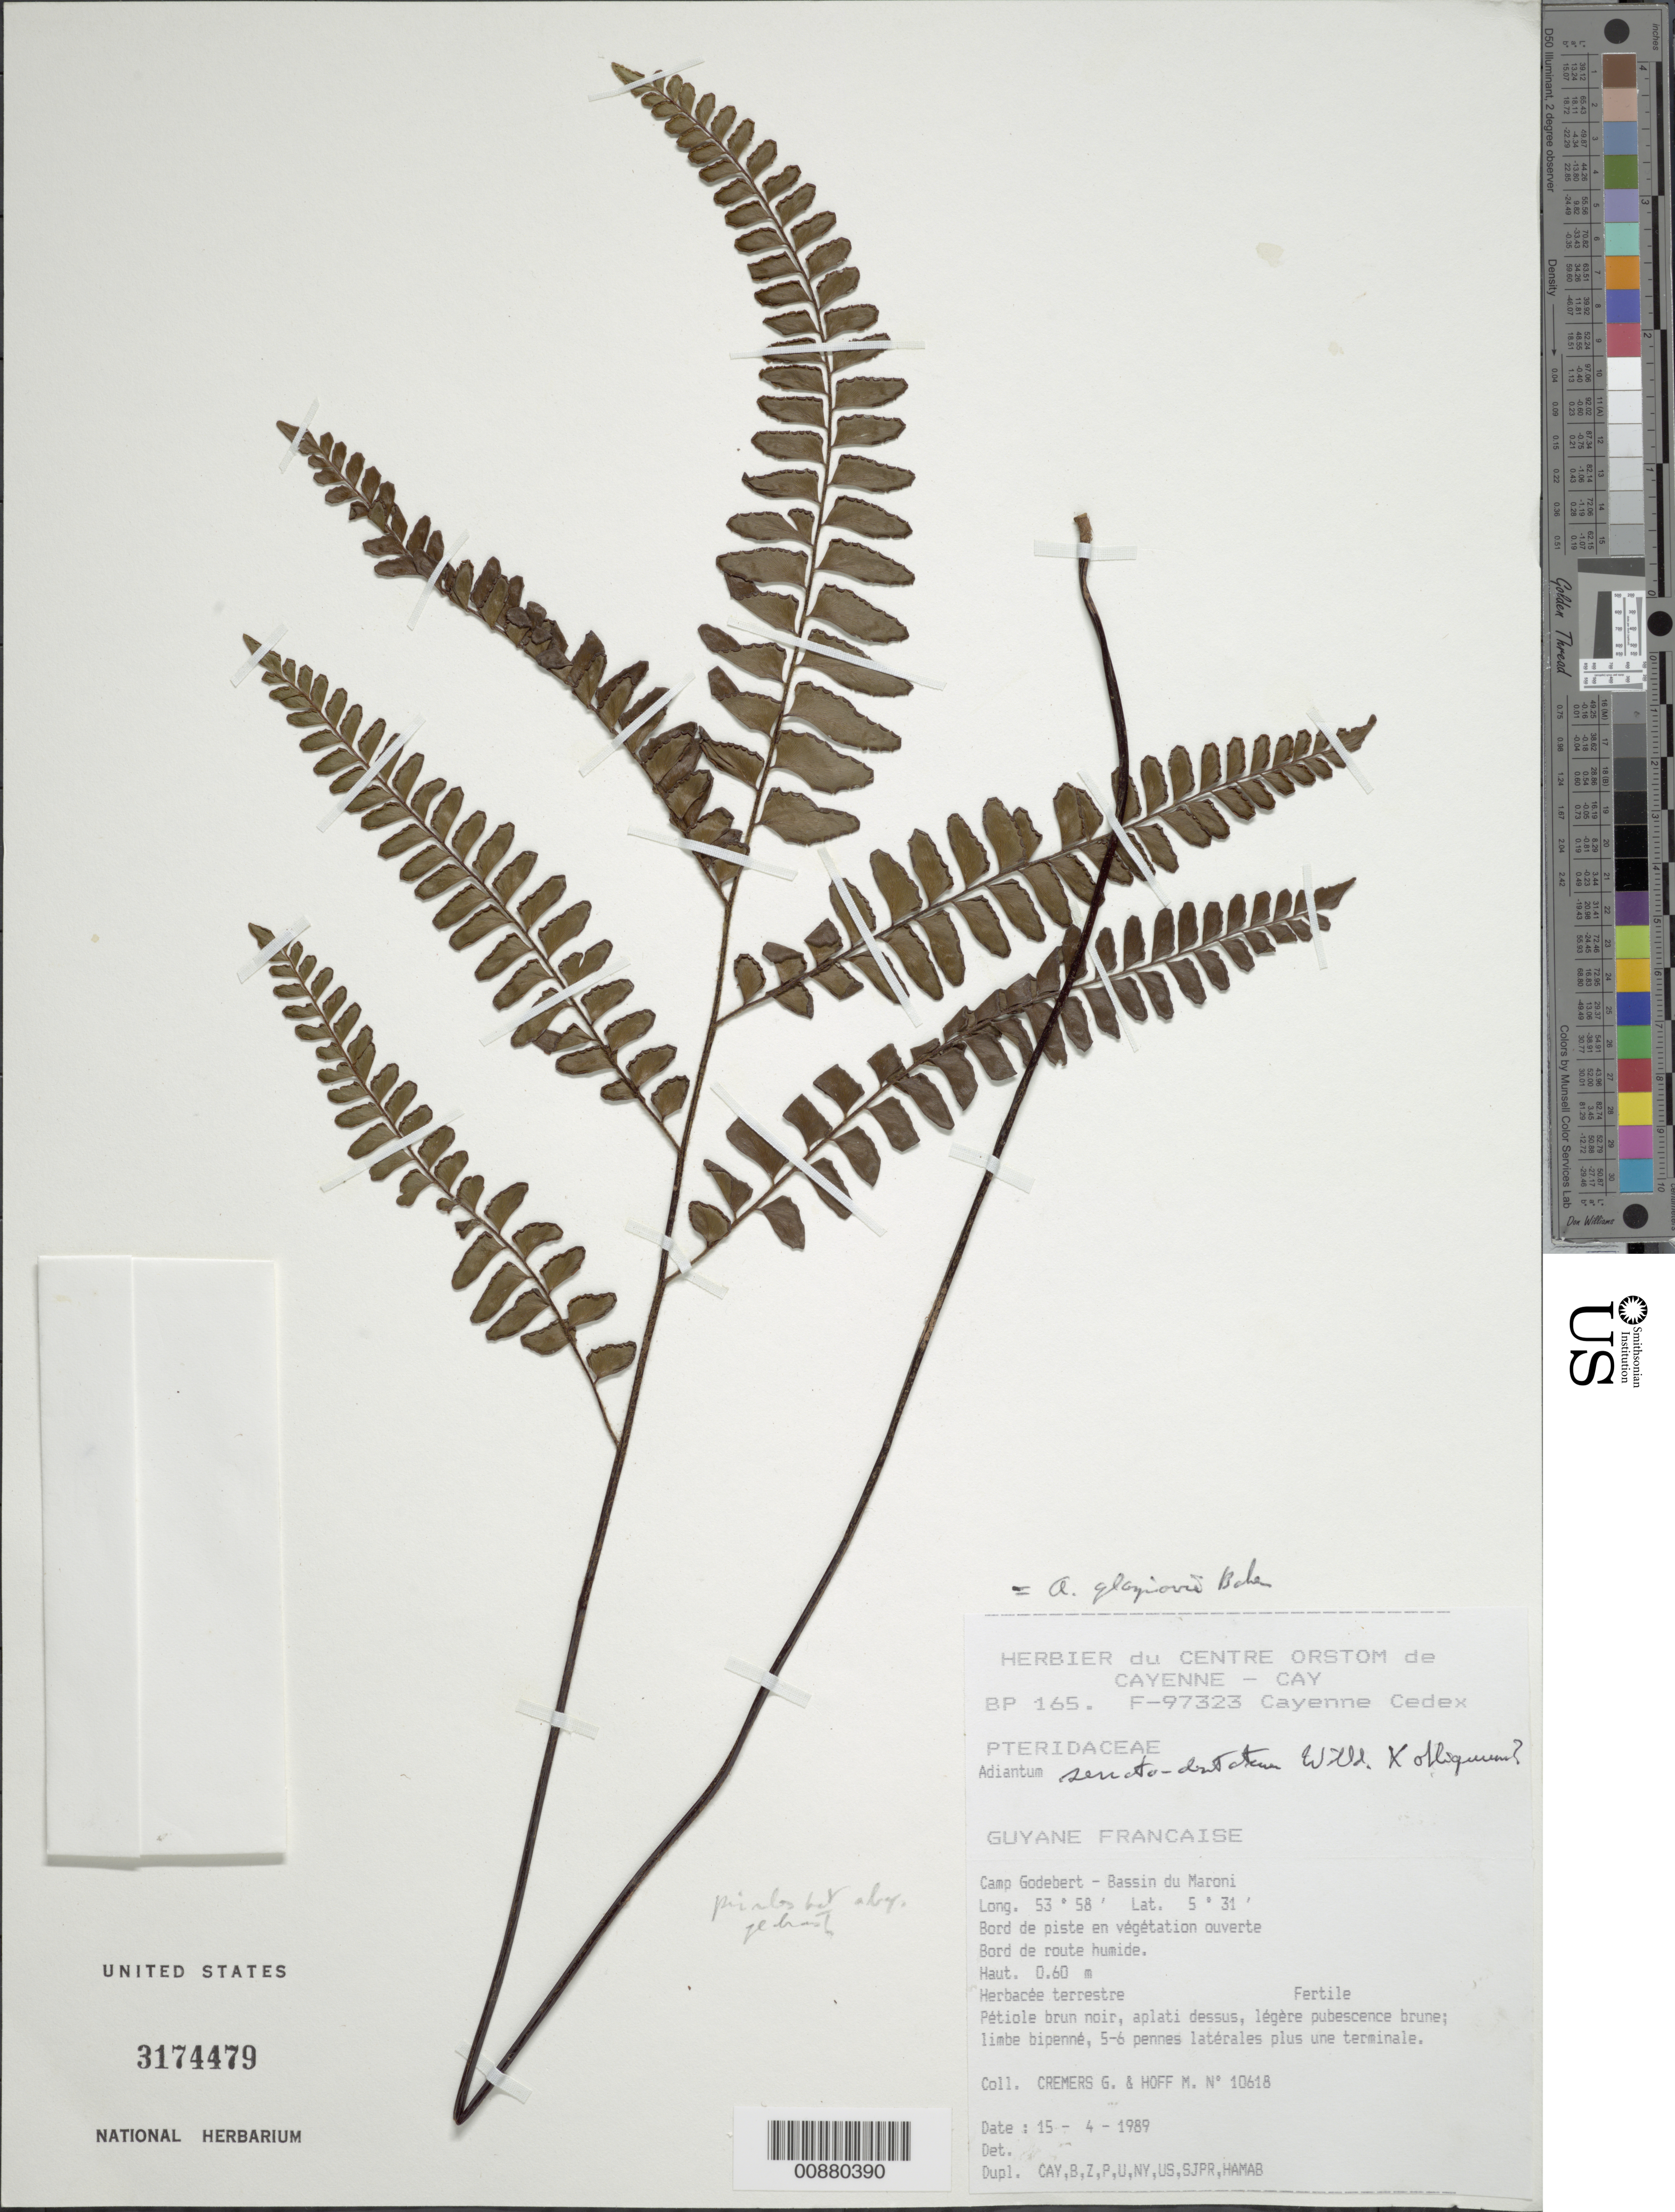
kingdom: Plantae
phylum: Tracheophyta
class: Polypodiopsida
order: Polypodiales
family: Pteridaceae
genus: Adiantum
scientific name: Adiantum serratodentatum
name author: Humb. & Bonpl. ex Willd.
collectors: G. Cremers & M. Hoff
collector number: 10618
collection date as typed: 15-Apr-89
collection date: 1989-04-15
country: French Guiana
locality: Camp Godebert, Bassin du Maroni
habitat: Borde de piste en vegetation ouverte; bord de route humide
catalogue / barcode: US 3174479